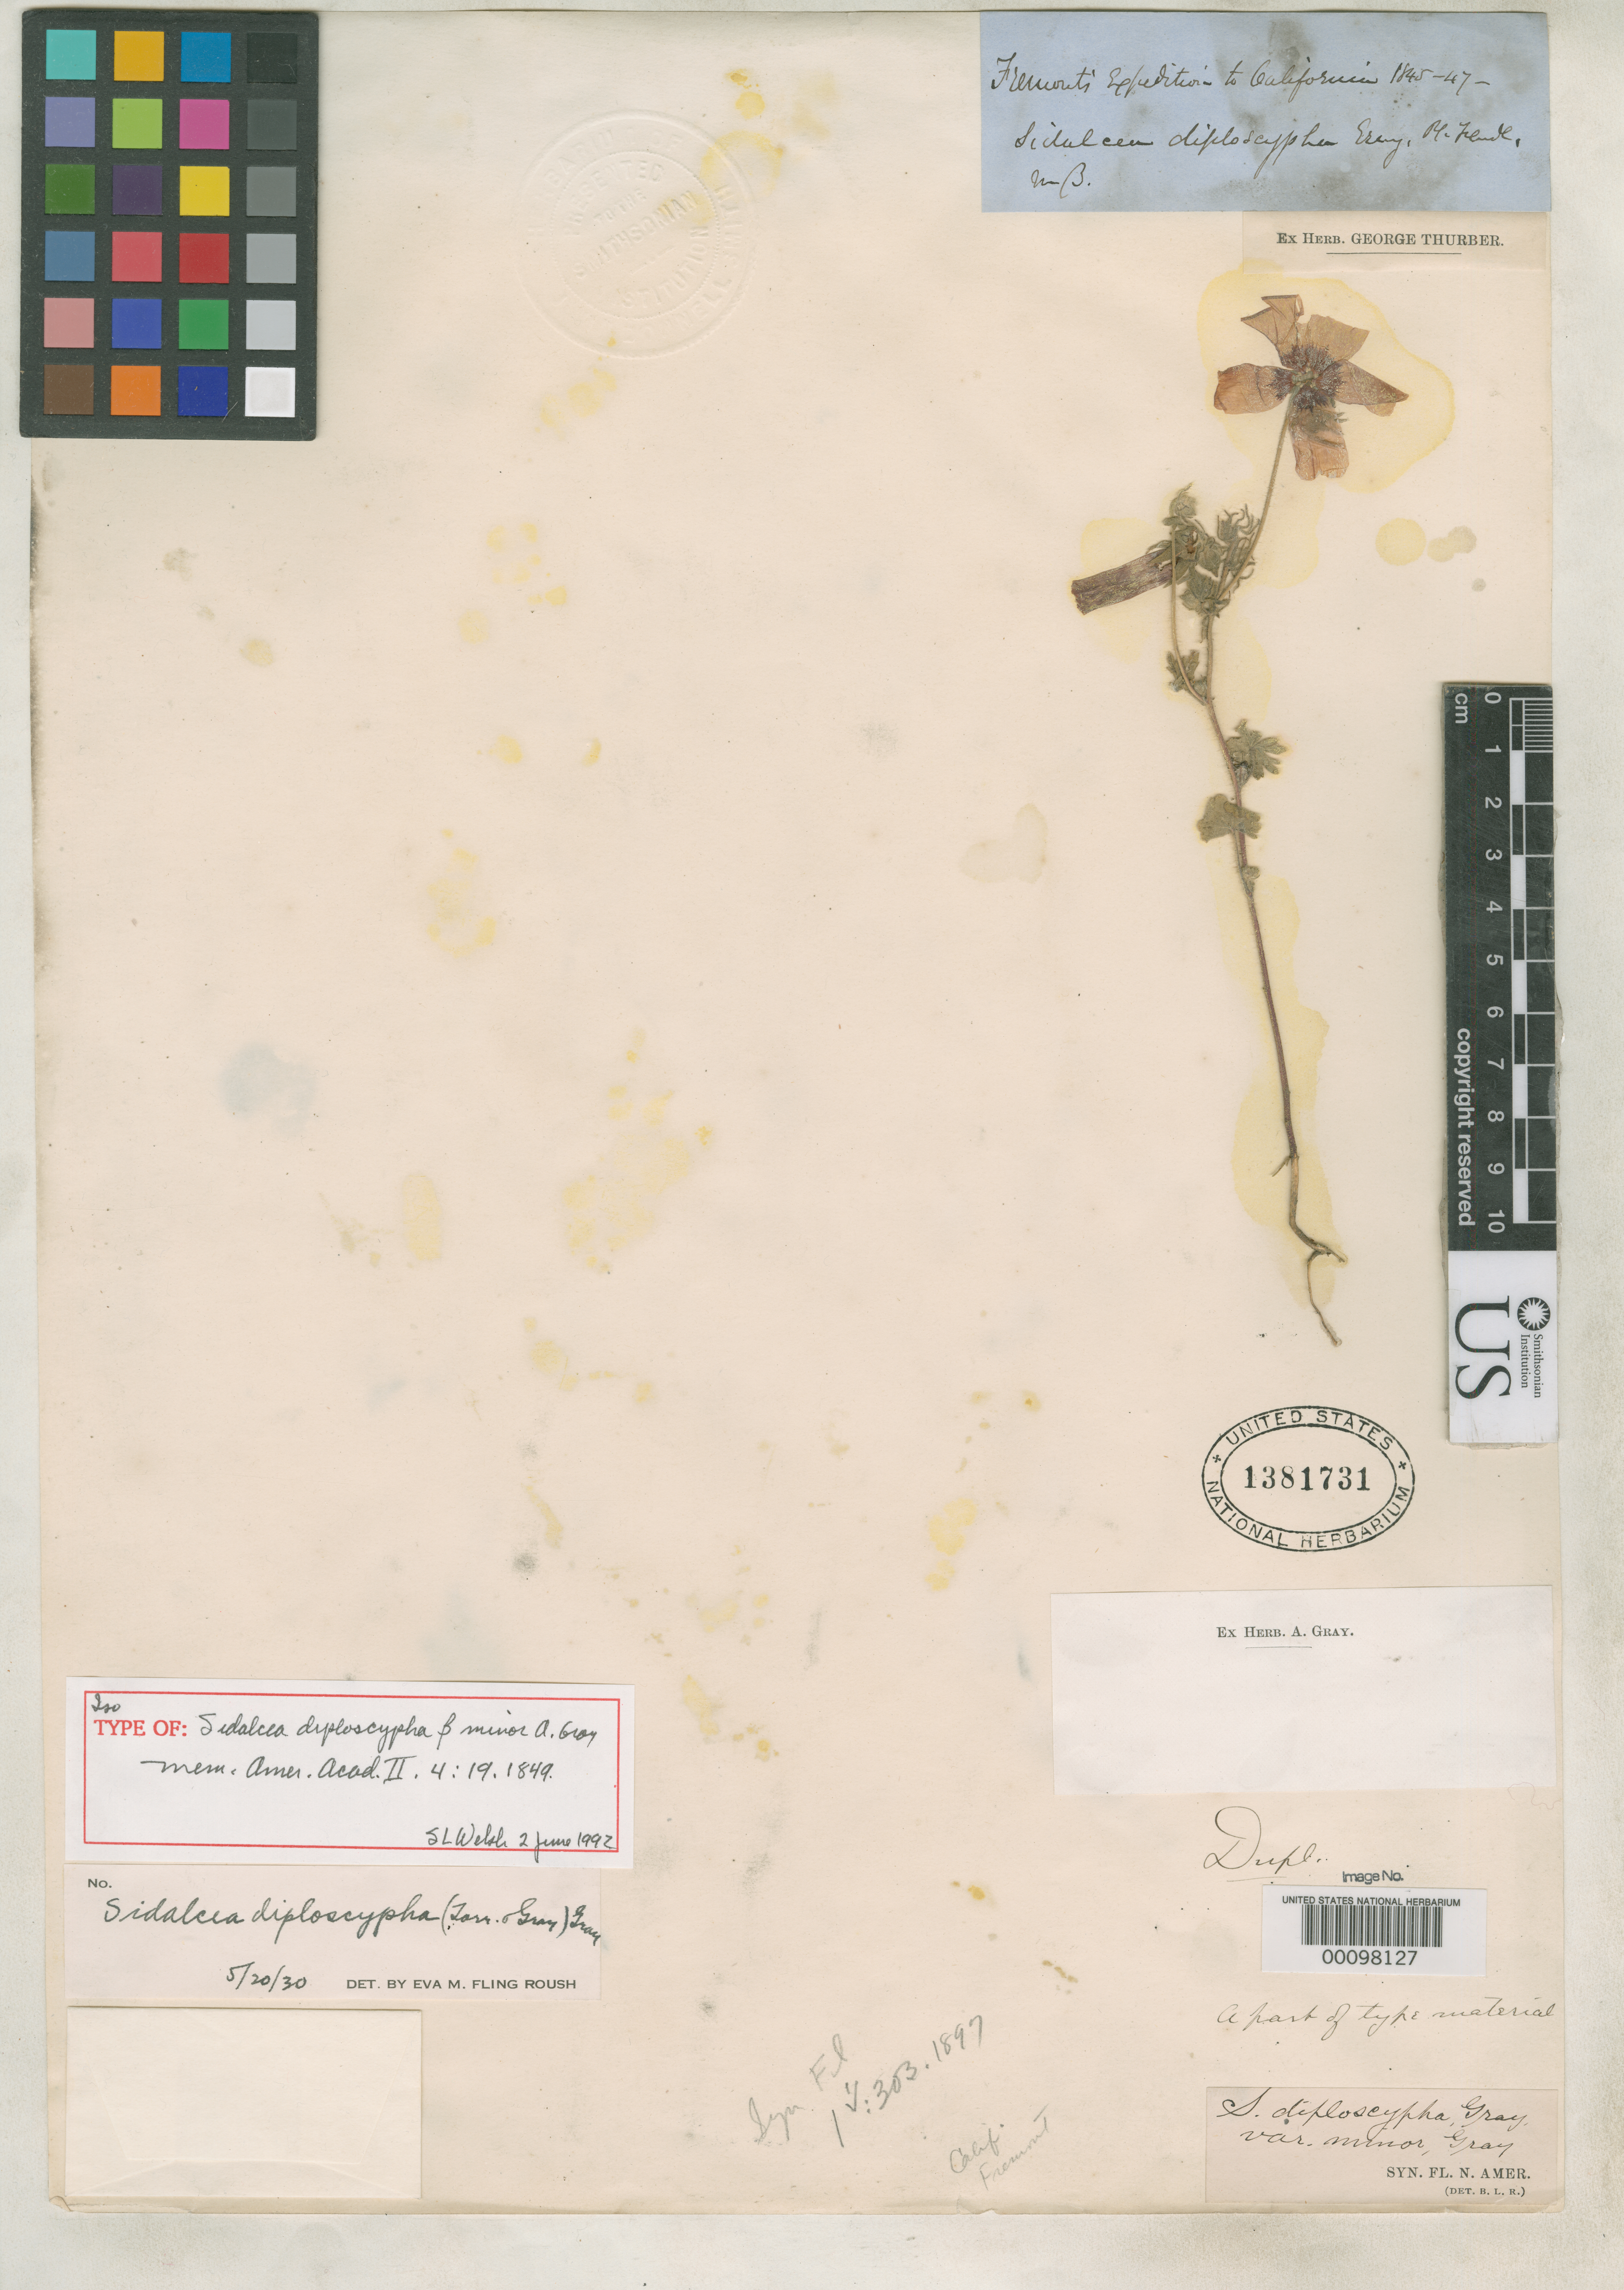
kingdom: Plantae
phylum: Tracheophyta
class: Magnoliopsida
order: Malvales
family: Malvaceae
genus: Sidalcea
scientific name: Sidalcea diploscypha var. minor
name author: A. Gray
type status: Isolectotype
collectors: J. C. Frémont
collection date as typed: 1845 to -- --- 1847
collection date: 1845/1847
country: United States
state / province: California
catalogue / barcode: US 1381731